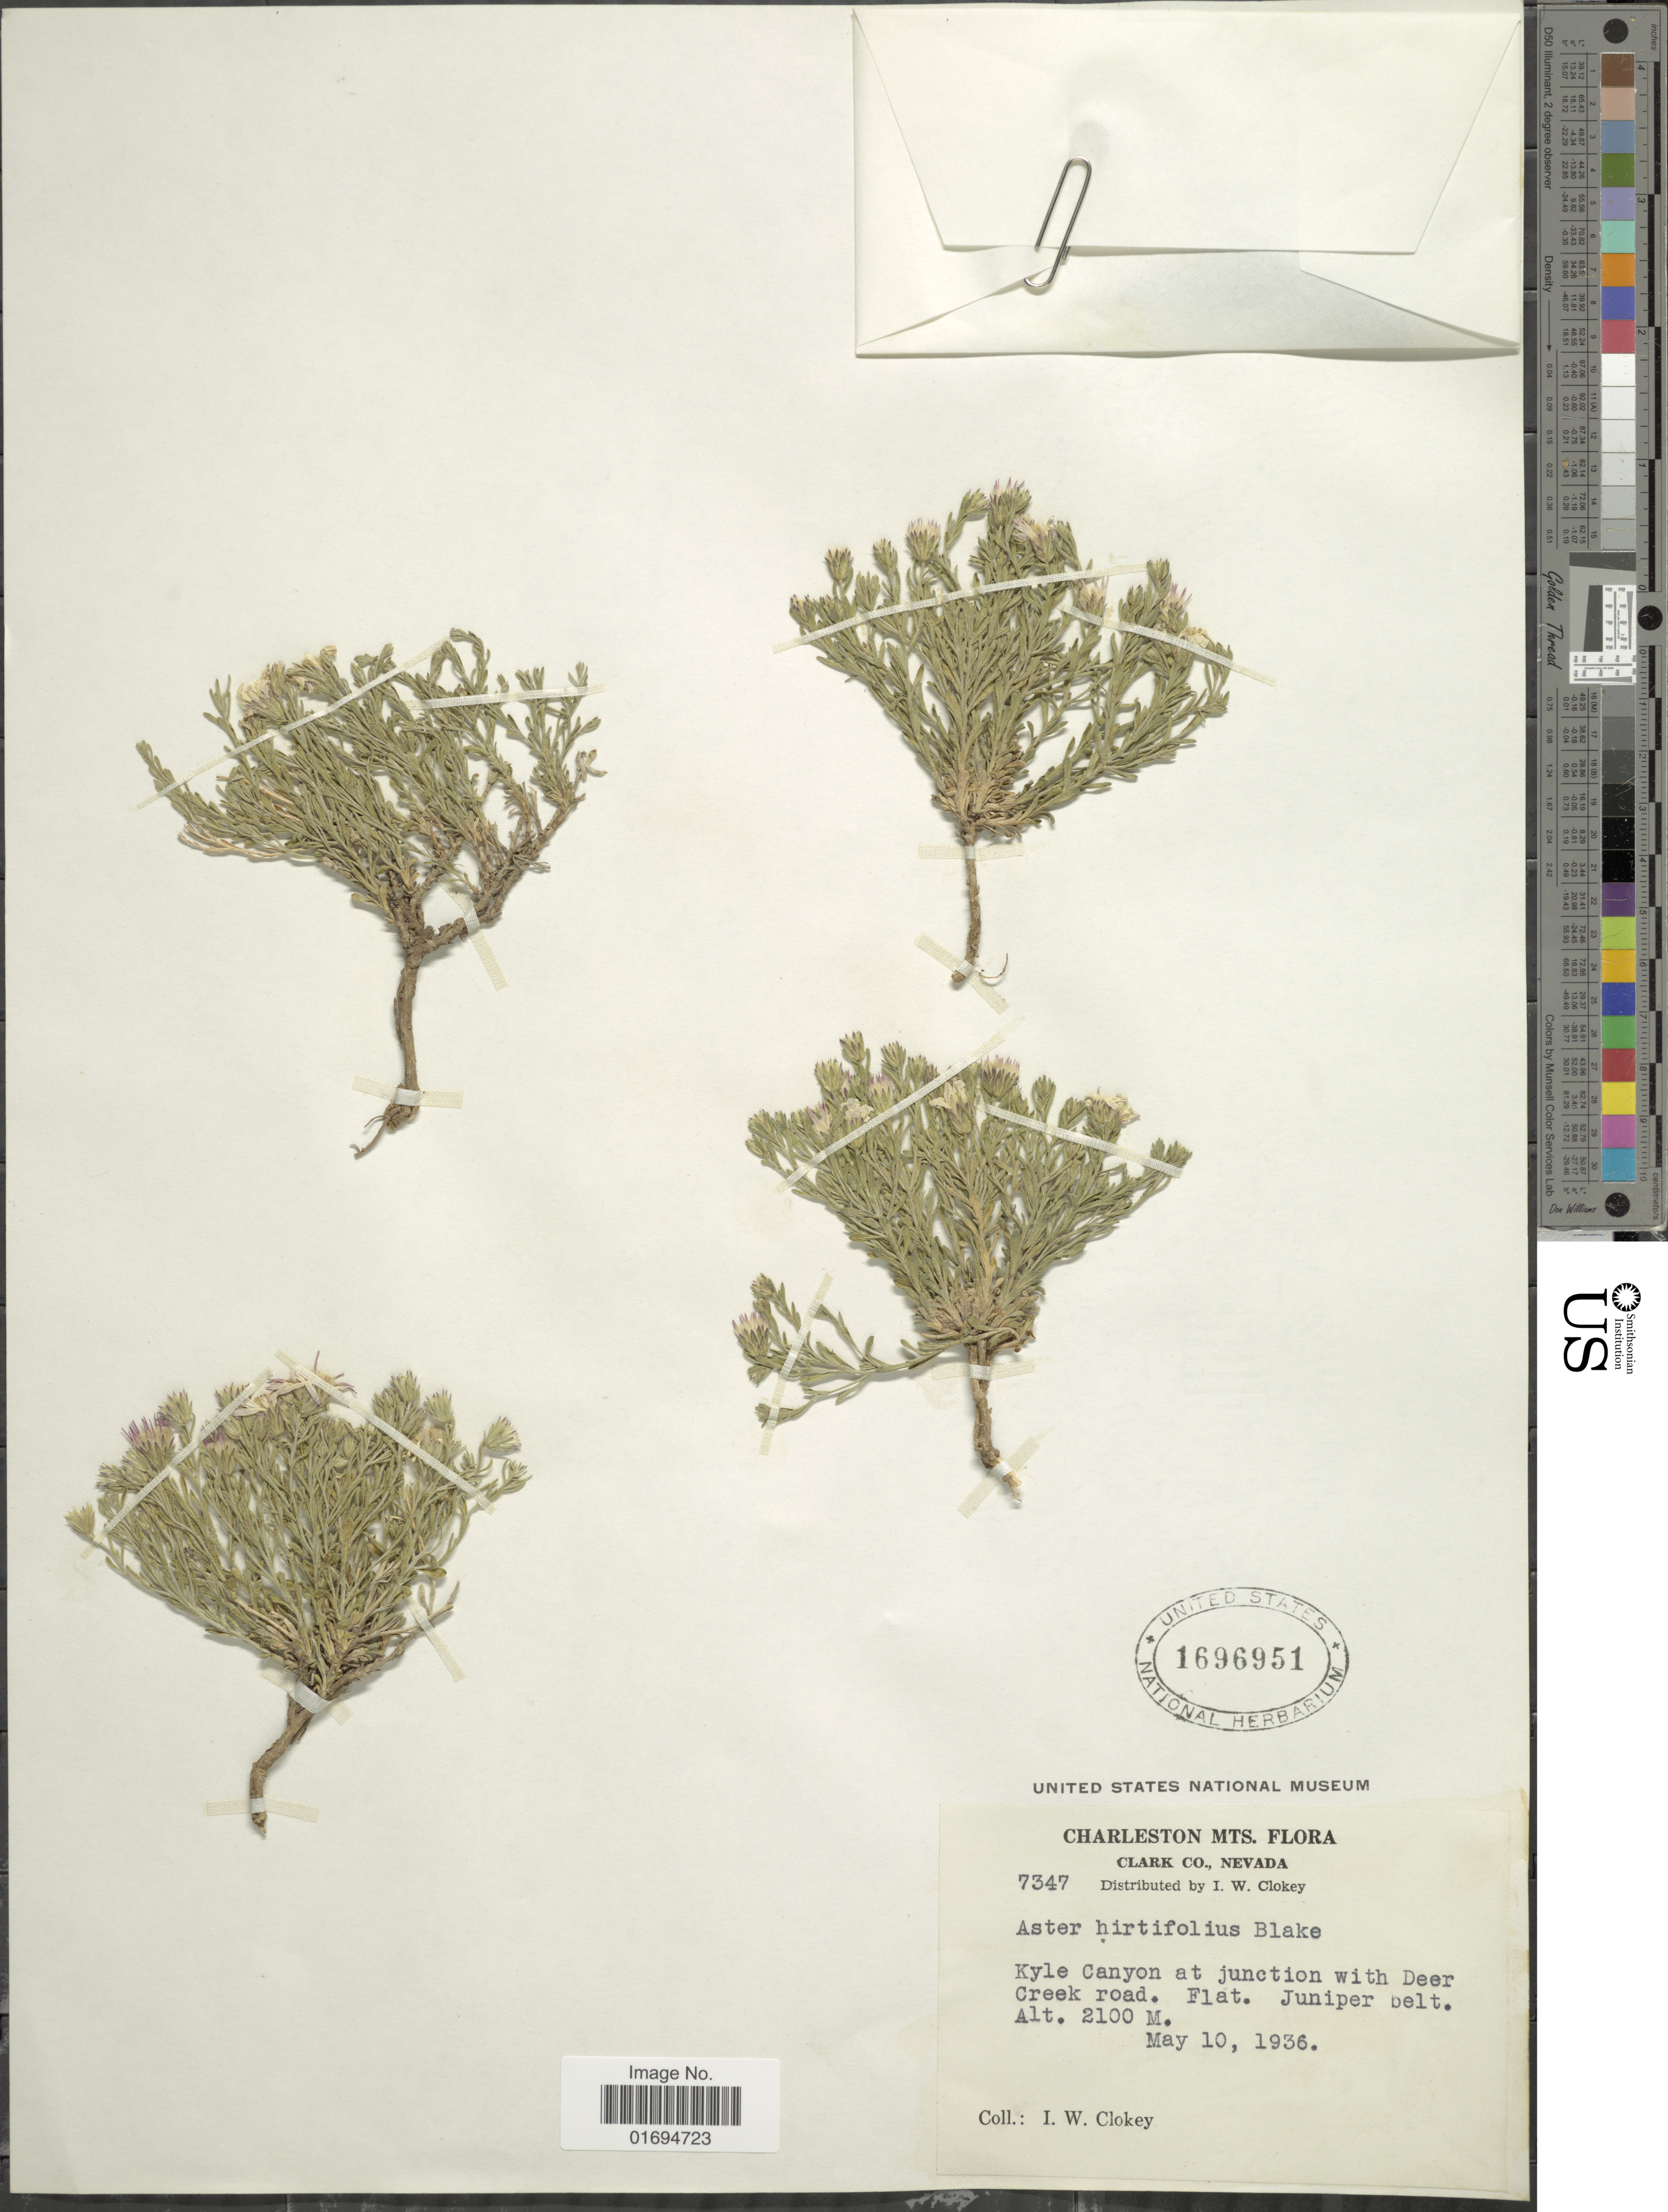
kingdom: Plantae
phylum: Tracheophyta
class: Magnoliopsida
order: Asterales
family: Asteraceae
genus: Chaetopappa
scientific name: Chaetopappa ericoides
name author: (Torr.) G.L. Nesom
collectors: I. W. Clokey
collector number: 7347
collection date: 1936-05-10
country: United States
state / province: Nevada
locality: Clark Co., Kyle Canyon at junction with Deer Creek road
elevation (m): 2100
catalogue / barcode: US 1696951